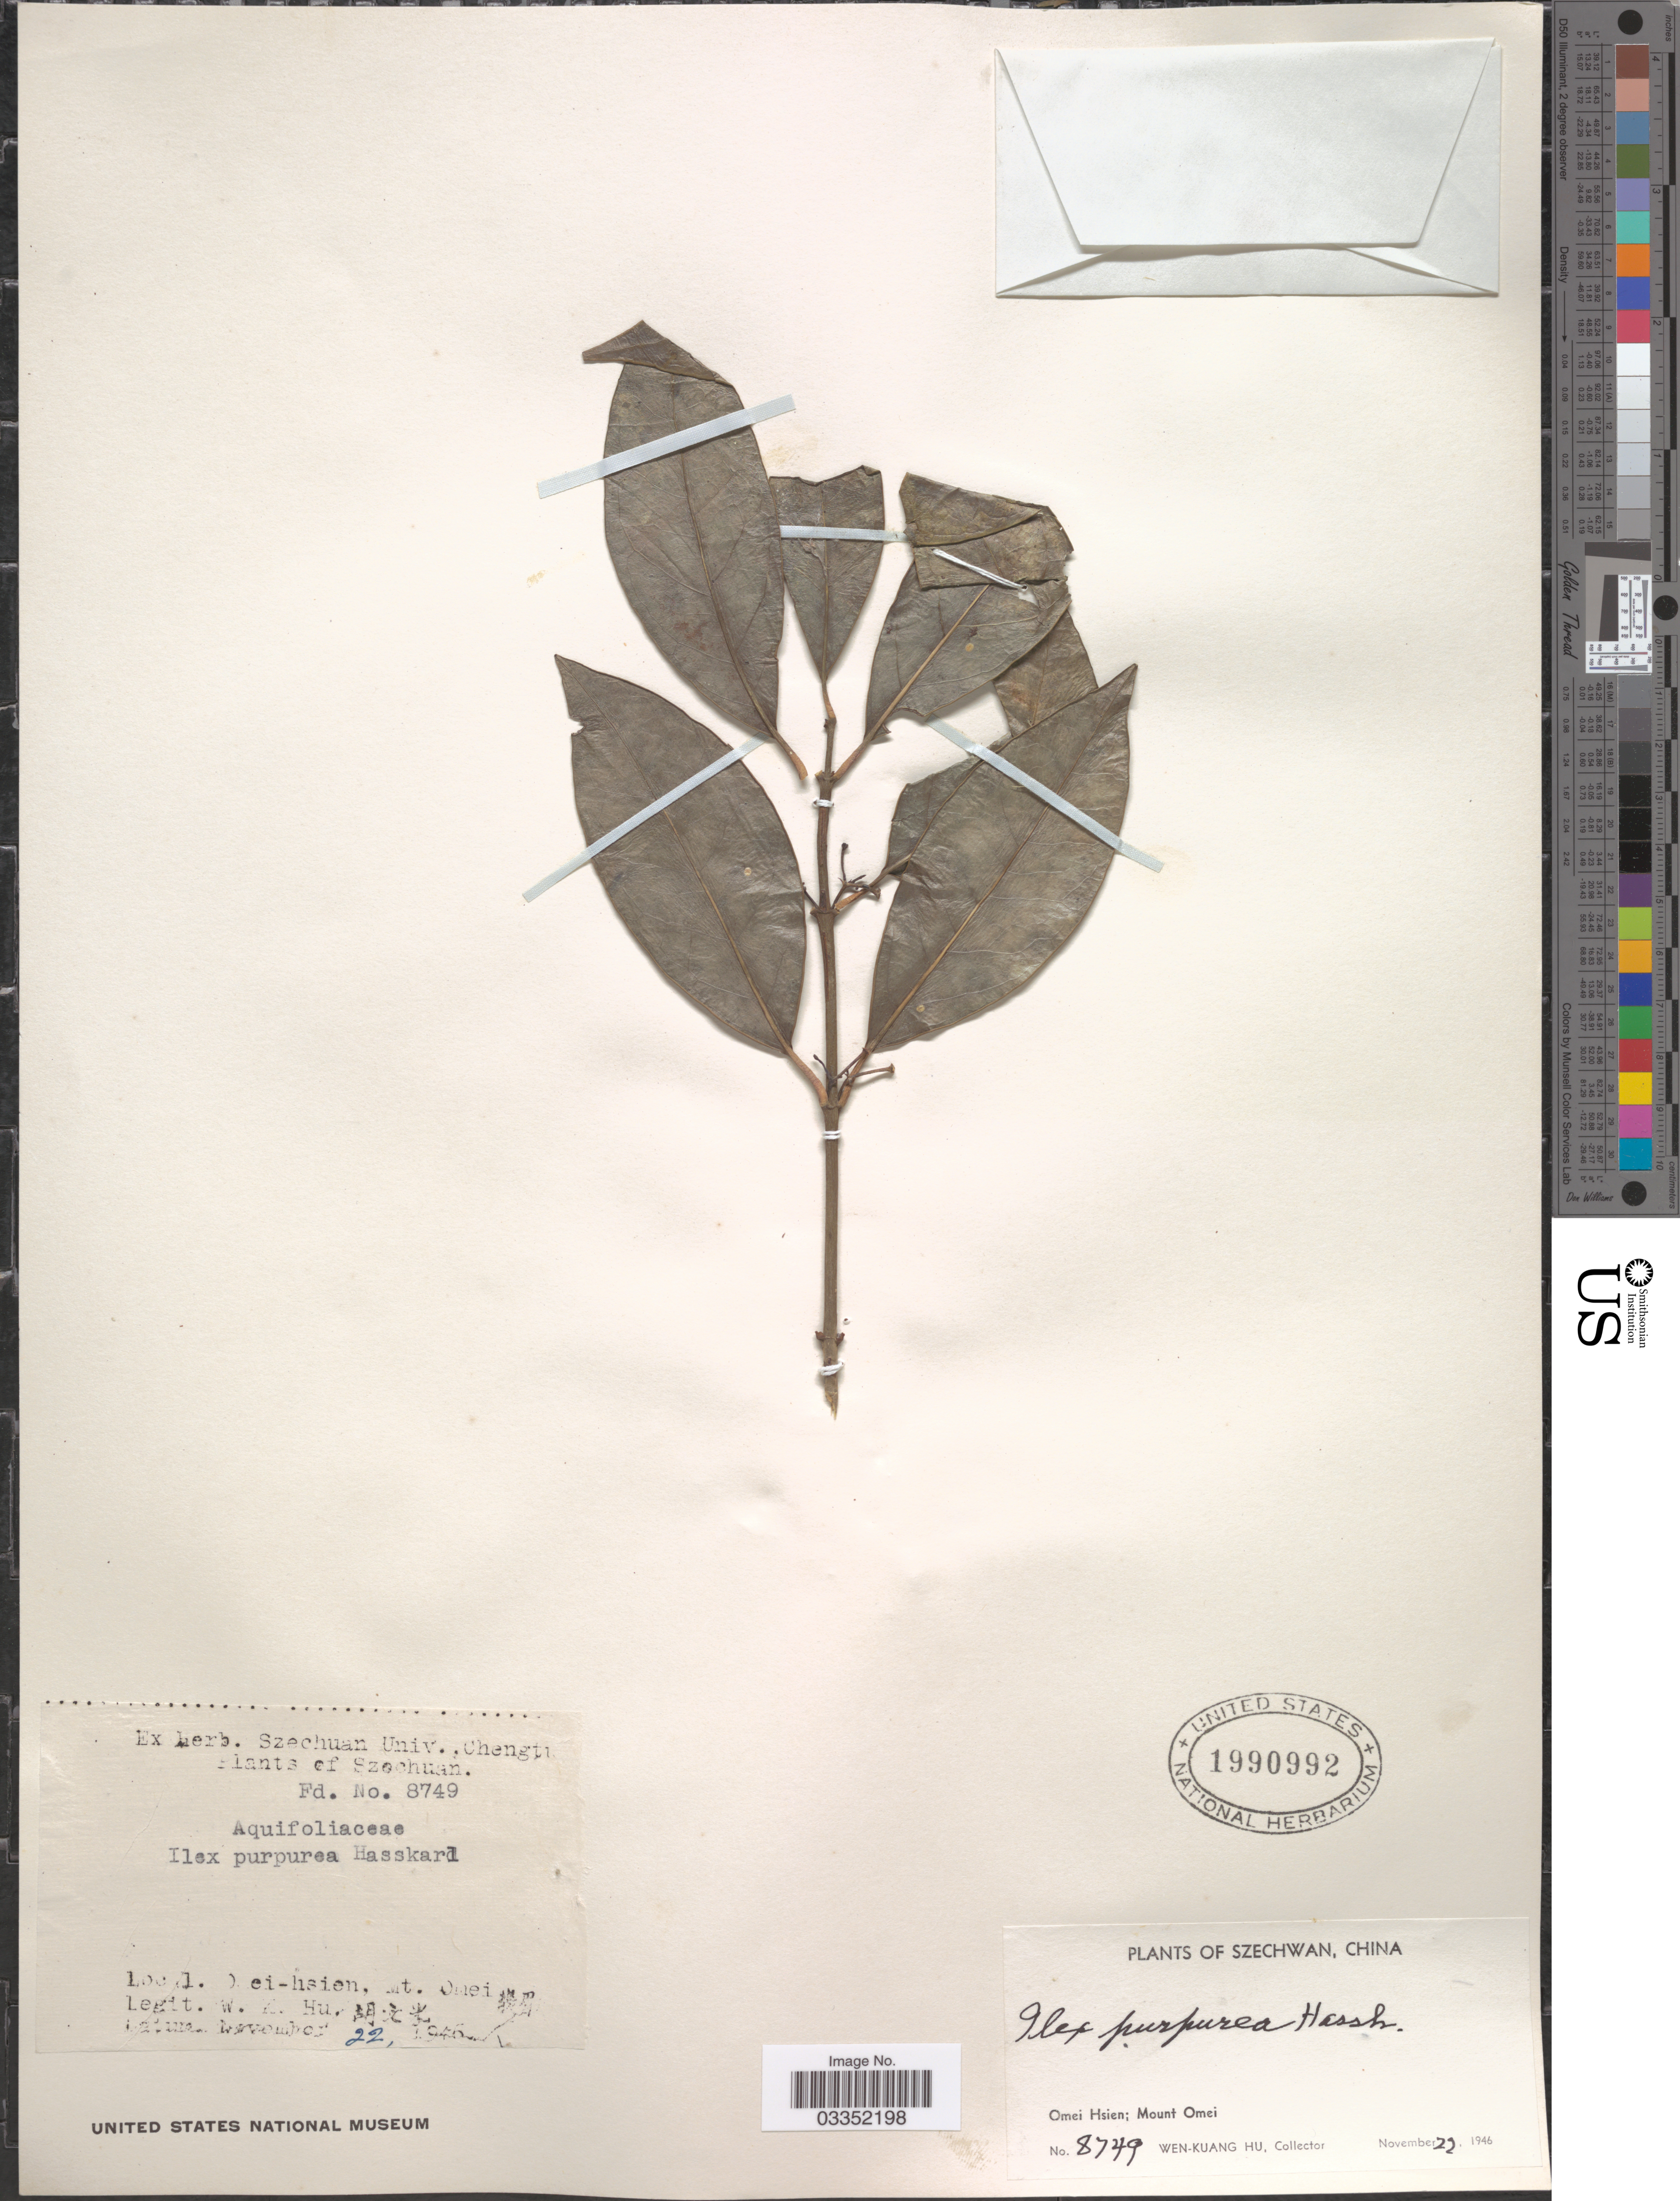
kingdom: Plantae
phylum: Tracheophyta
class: Magnoliopsida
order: Aquifoliales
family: Aquifoliaceae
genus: Ilex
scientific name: Ilex purpurea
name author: Hassk.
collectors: W. K. Hu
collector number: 8749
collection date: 1946-11-22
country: China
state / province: Sichuan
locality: Szechwan, Omei Hsien: Mount Omei.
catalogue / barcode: US 1990992